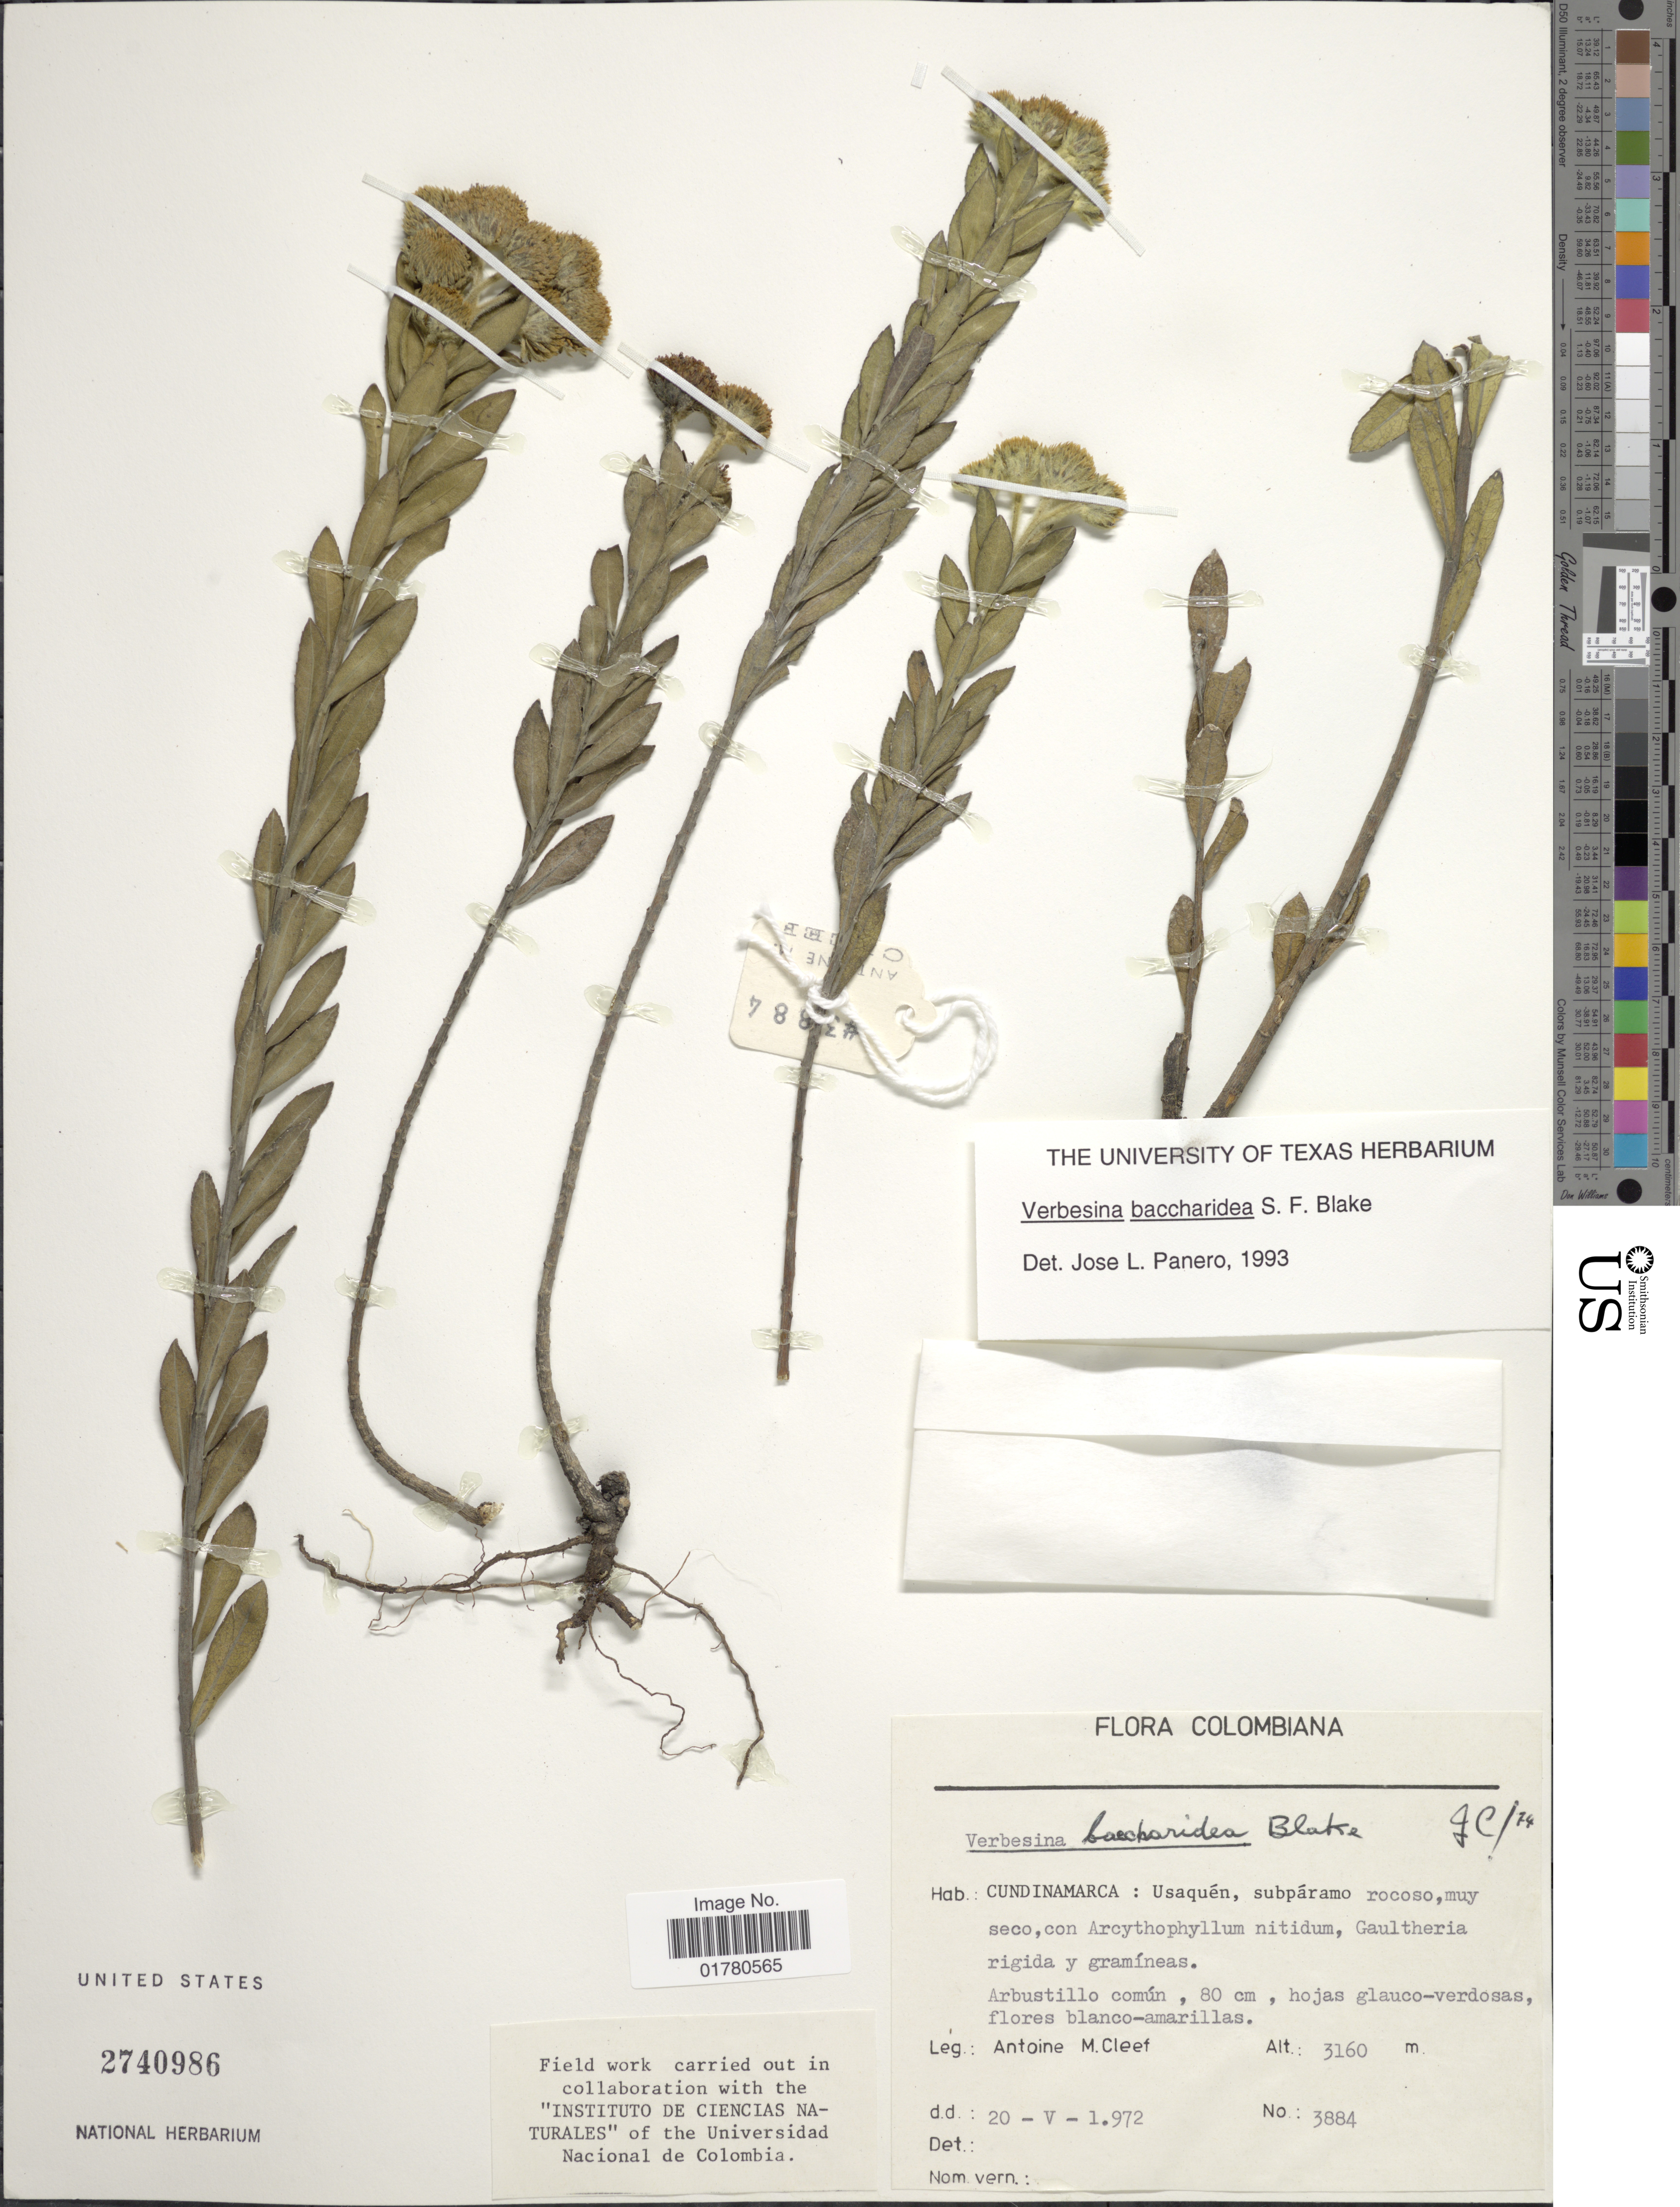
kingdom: Plantae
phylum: Tracheophyta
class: Magnoliopsida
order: Asterales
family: Asteraceae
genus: Verbesina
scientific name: Verbesina baccharides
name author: S.F. Blake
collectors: A. M. Cleef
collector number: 3884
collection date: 1972-05-20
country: Colombia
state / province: Cundinamarca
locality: Usaquén, subpáramo rocoso, muy seco, con Arcythophyllum nitidu, Gualtheria riigida y gramíneas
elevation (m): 3160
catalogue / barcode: US 2740986